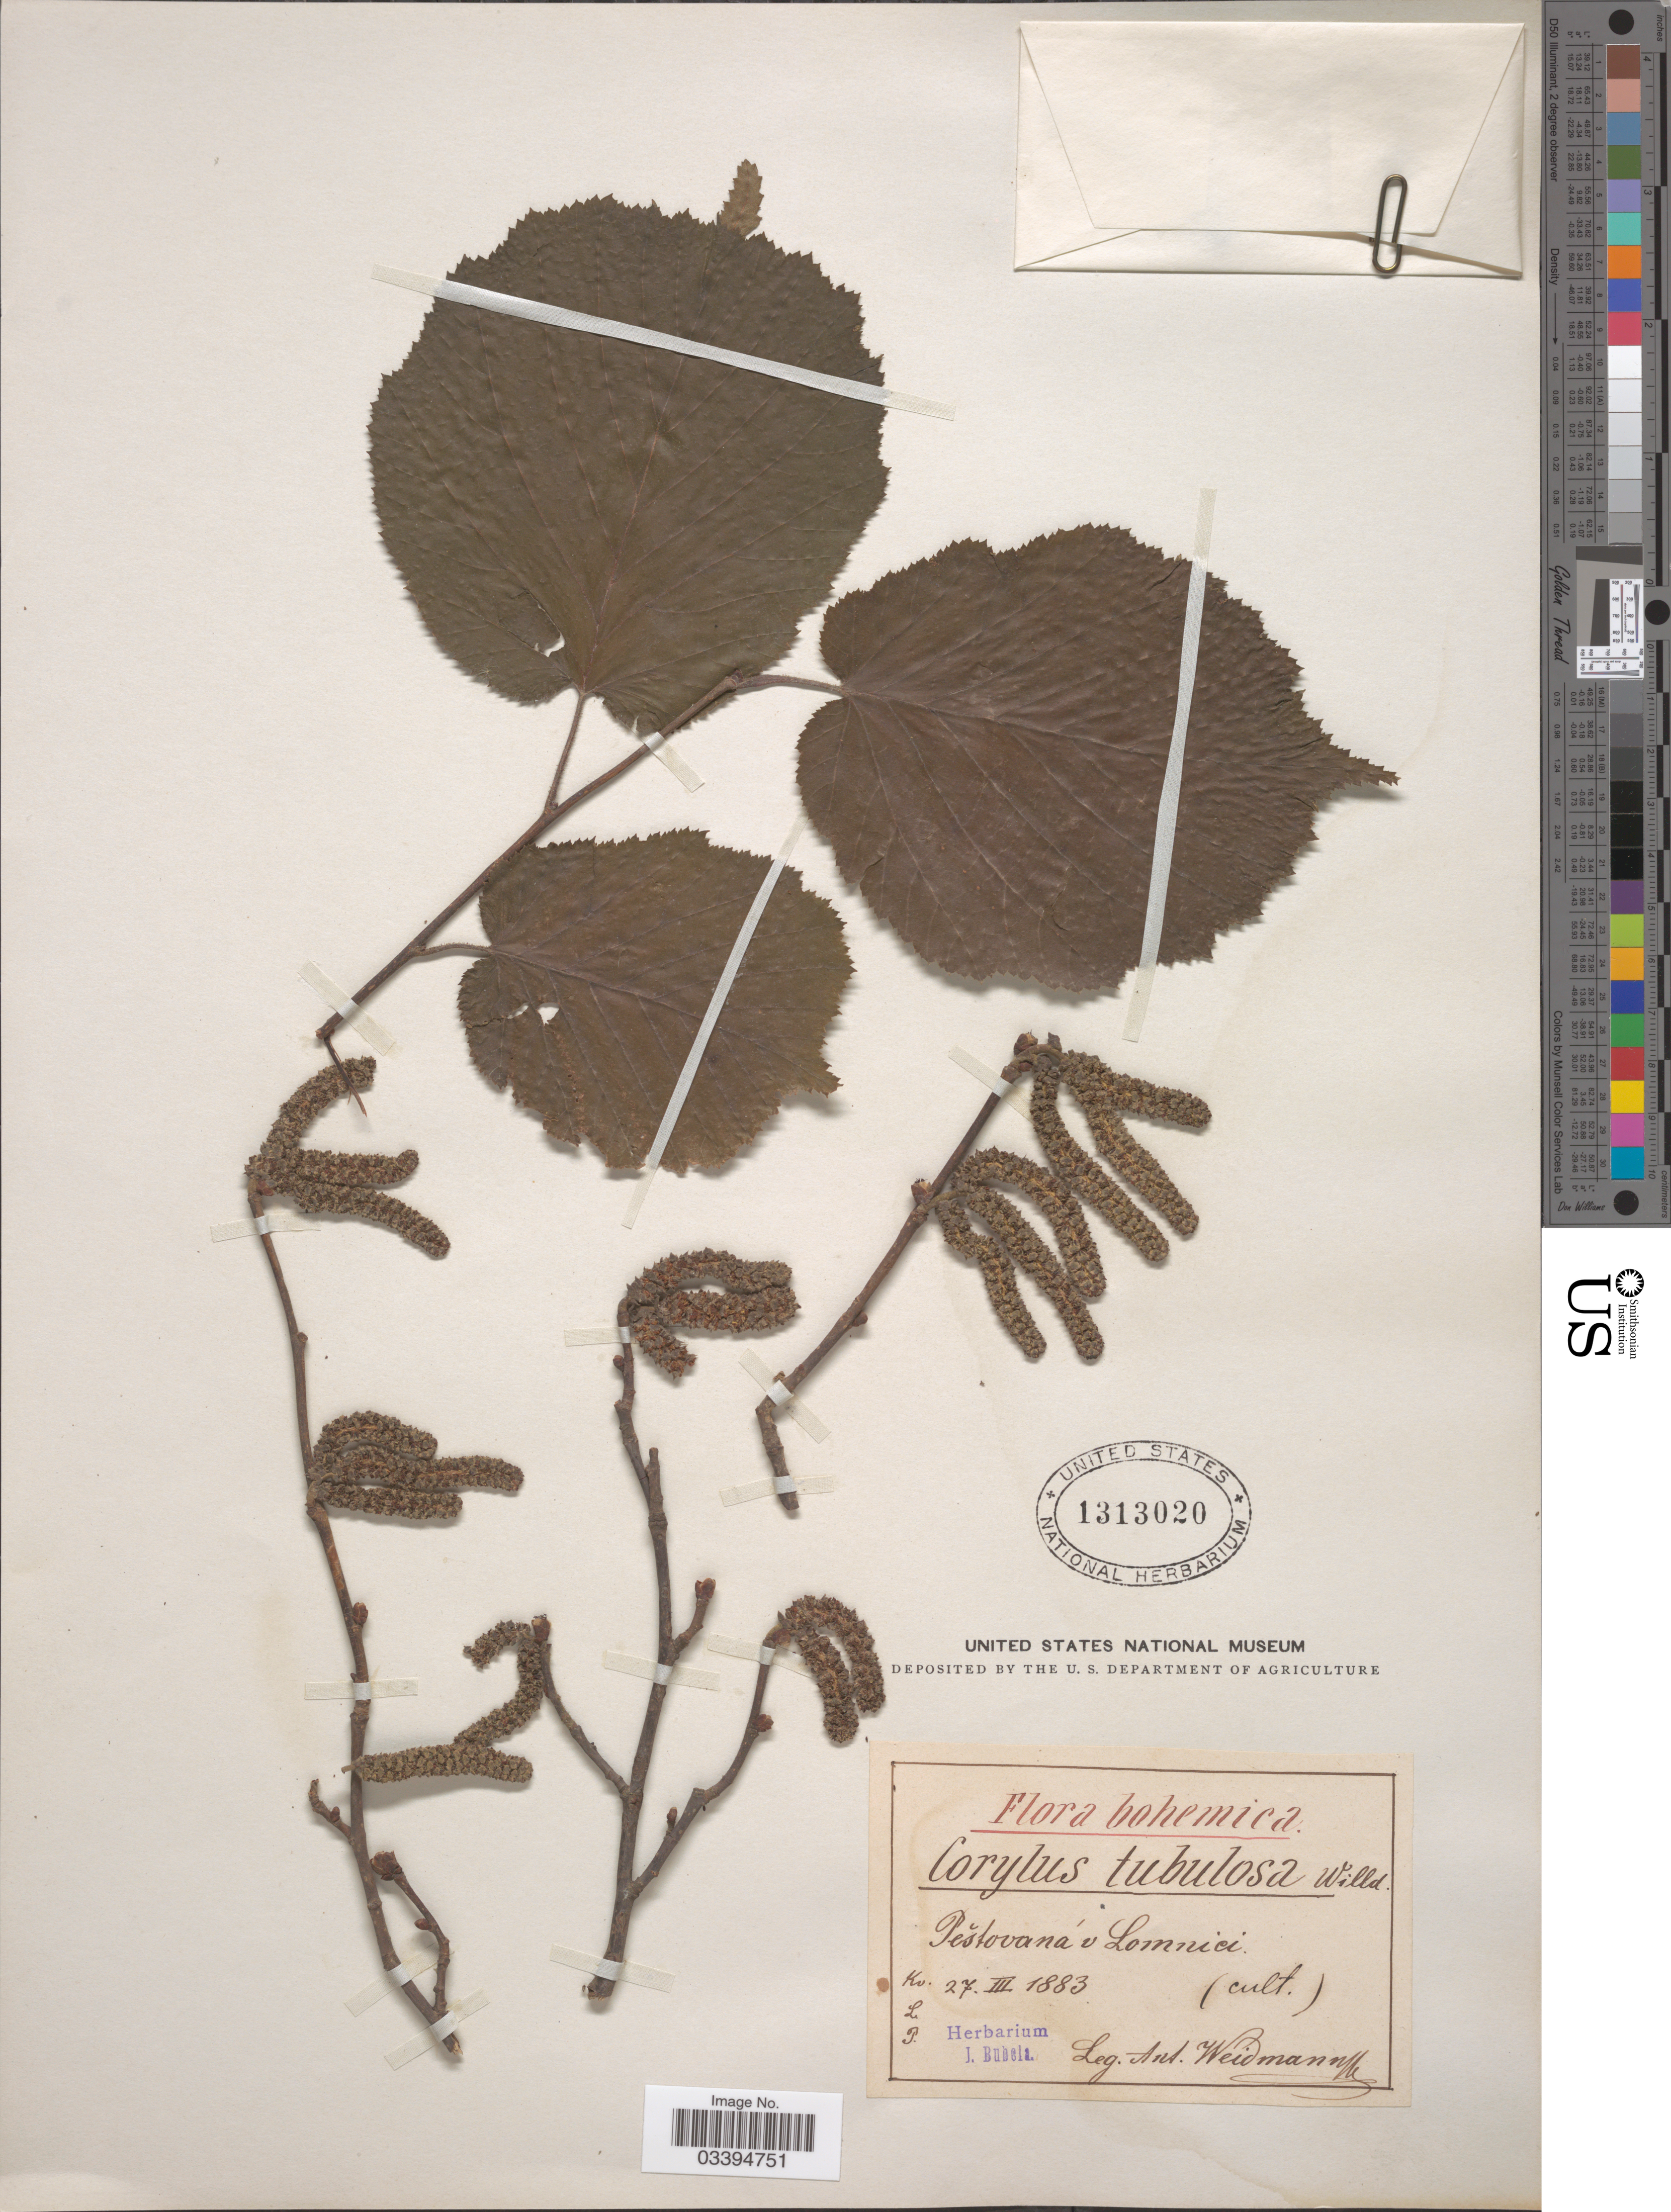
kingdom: Plantae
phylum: Tracheophyta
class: Magnoliopsida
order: Fagales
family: Betulaceae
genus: Corylus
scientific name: Corylus tubulosa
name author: Willd.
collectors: A. Weidmann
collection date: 1883-03-27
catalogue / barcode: US 1313020